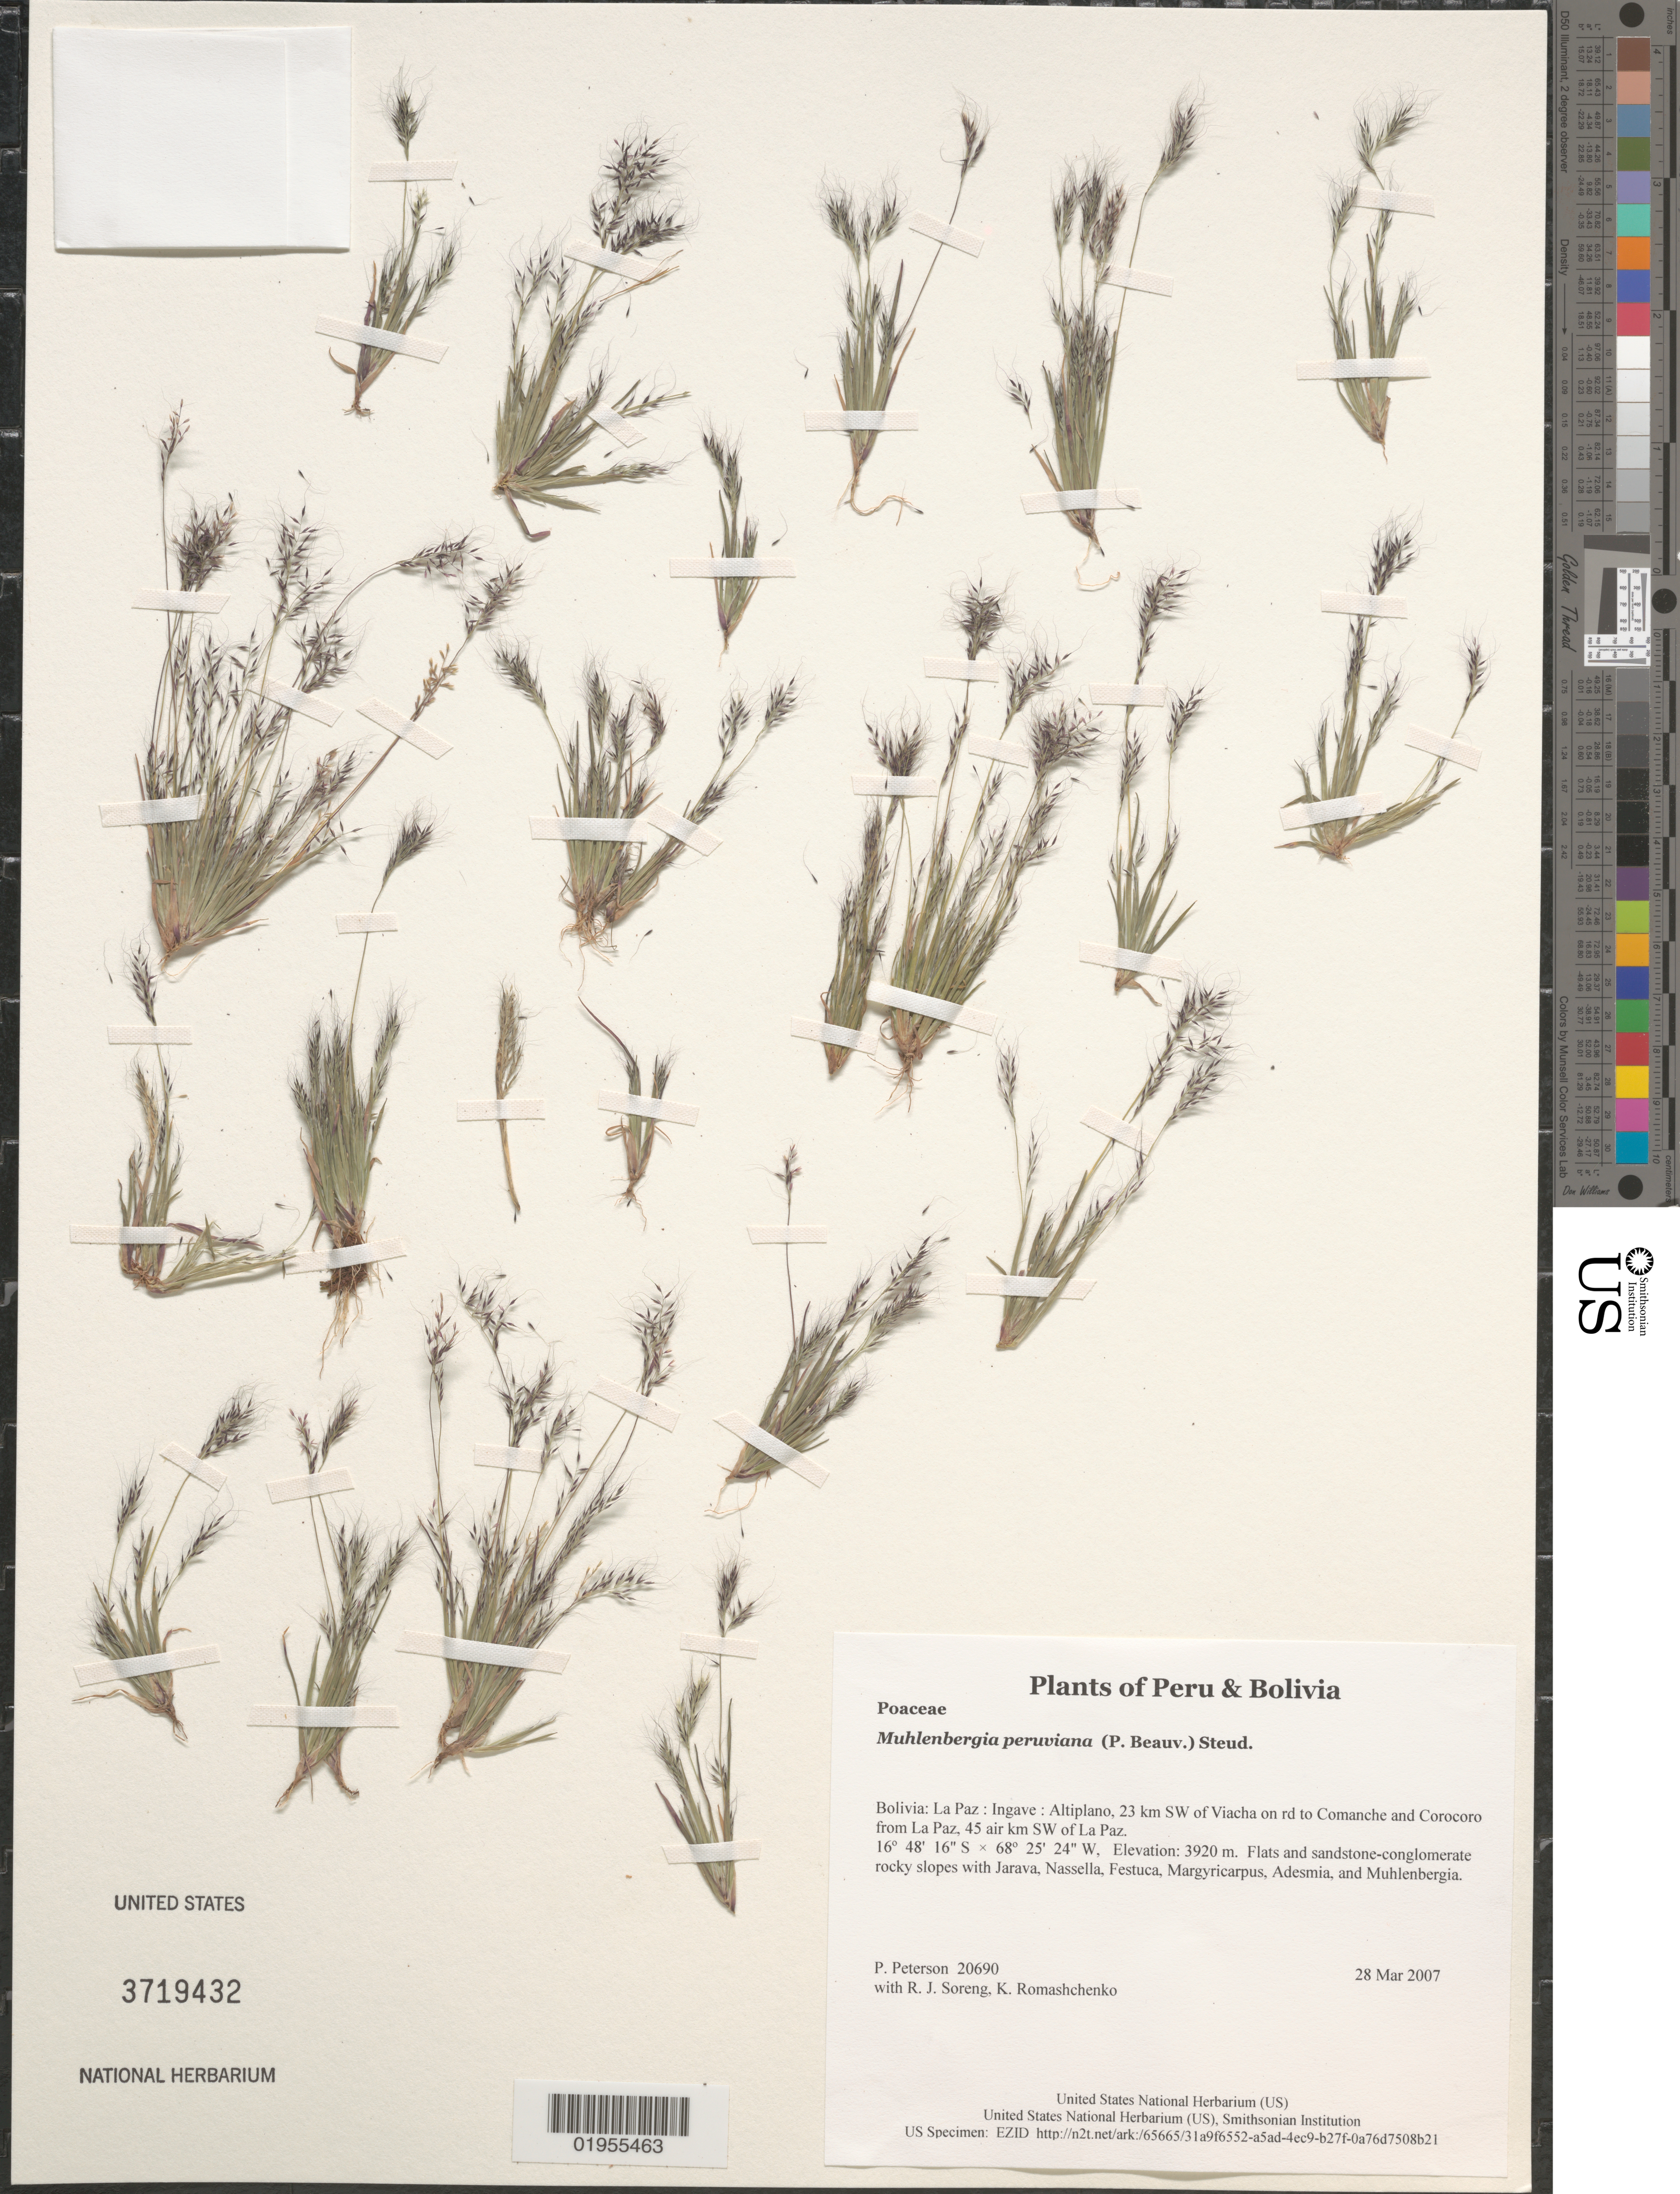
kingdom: Plantae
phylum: Tracheophyta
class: Liliopsida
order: Poales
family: Poaceae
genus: Muhlenbergia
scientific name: Muhlenbergia peruviana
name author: (P. Beauv.) Steud.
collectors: P. M. Peterson, R. J. Soreng & K. Romashchenko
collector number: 20690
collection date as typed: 28 Mar 2007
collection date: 2007-03-28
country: Bolivia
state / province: La Paz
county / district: Ingave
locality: Altiplano, 23 km SW of Viacha on rd to Comanche and Corocoro from La Paz, 45 air km SW of La Paz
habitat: Flats and sandstone-conglomerate rocky slopes with Jarava, Nassella, Festuca, Margyricarpus, Adesmia, and Muhlenbergia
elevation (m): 3920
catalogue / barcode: US 3719432